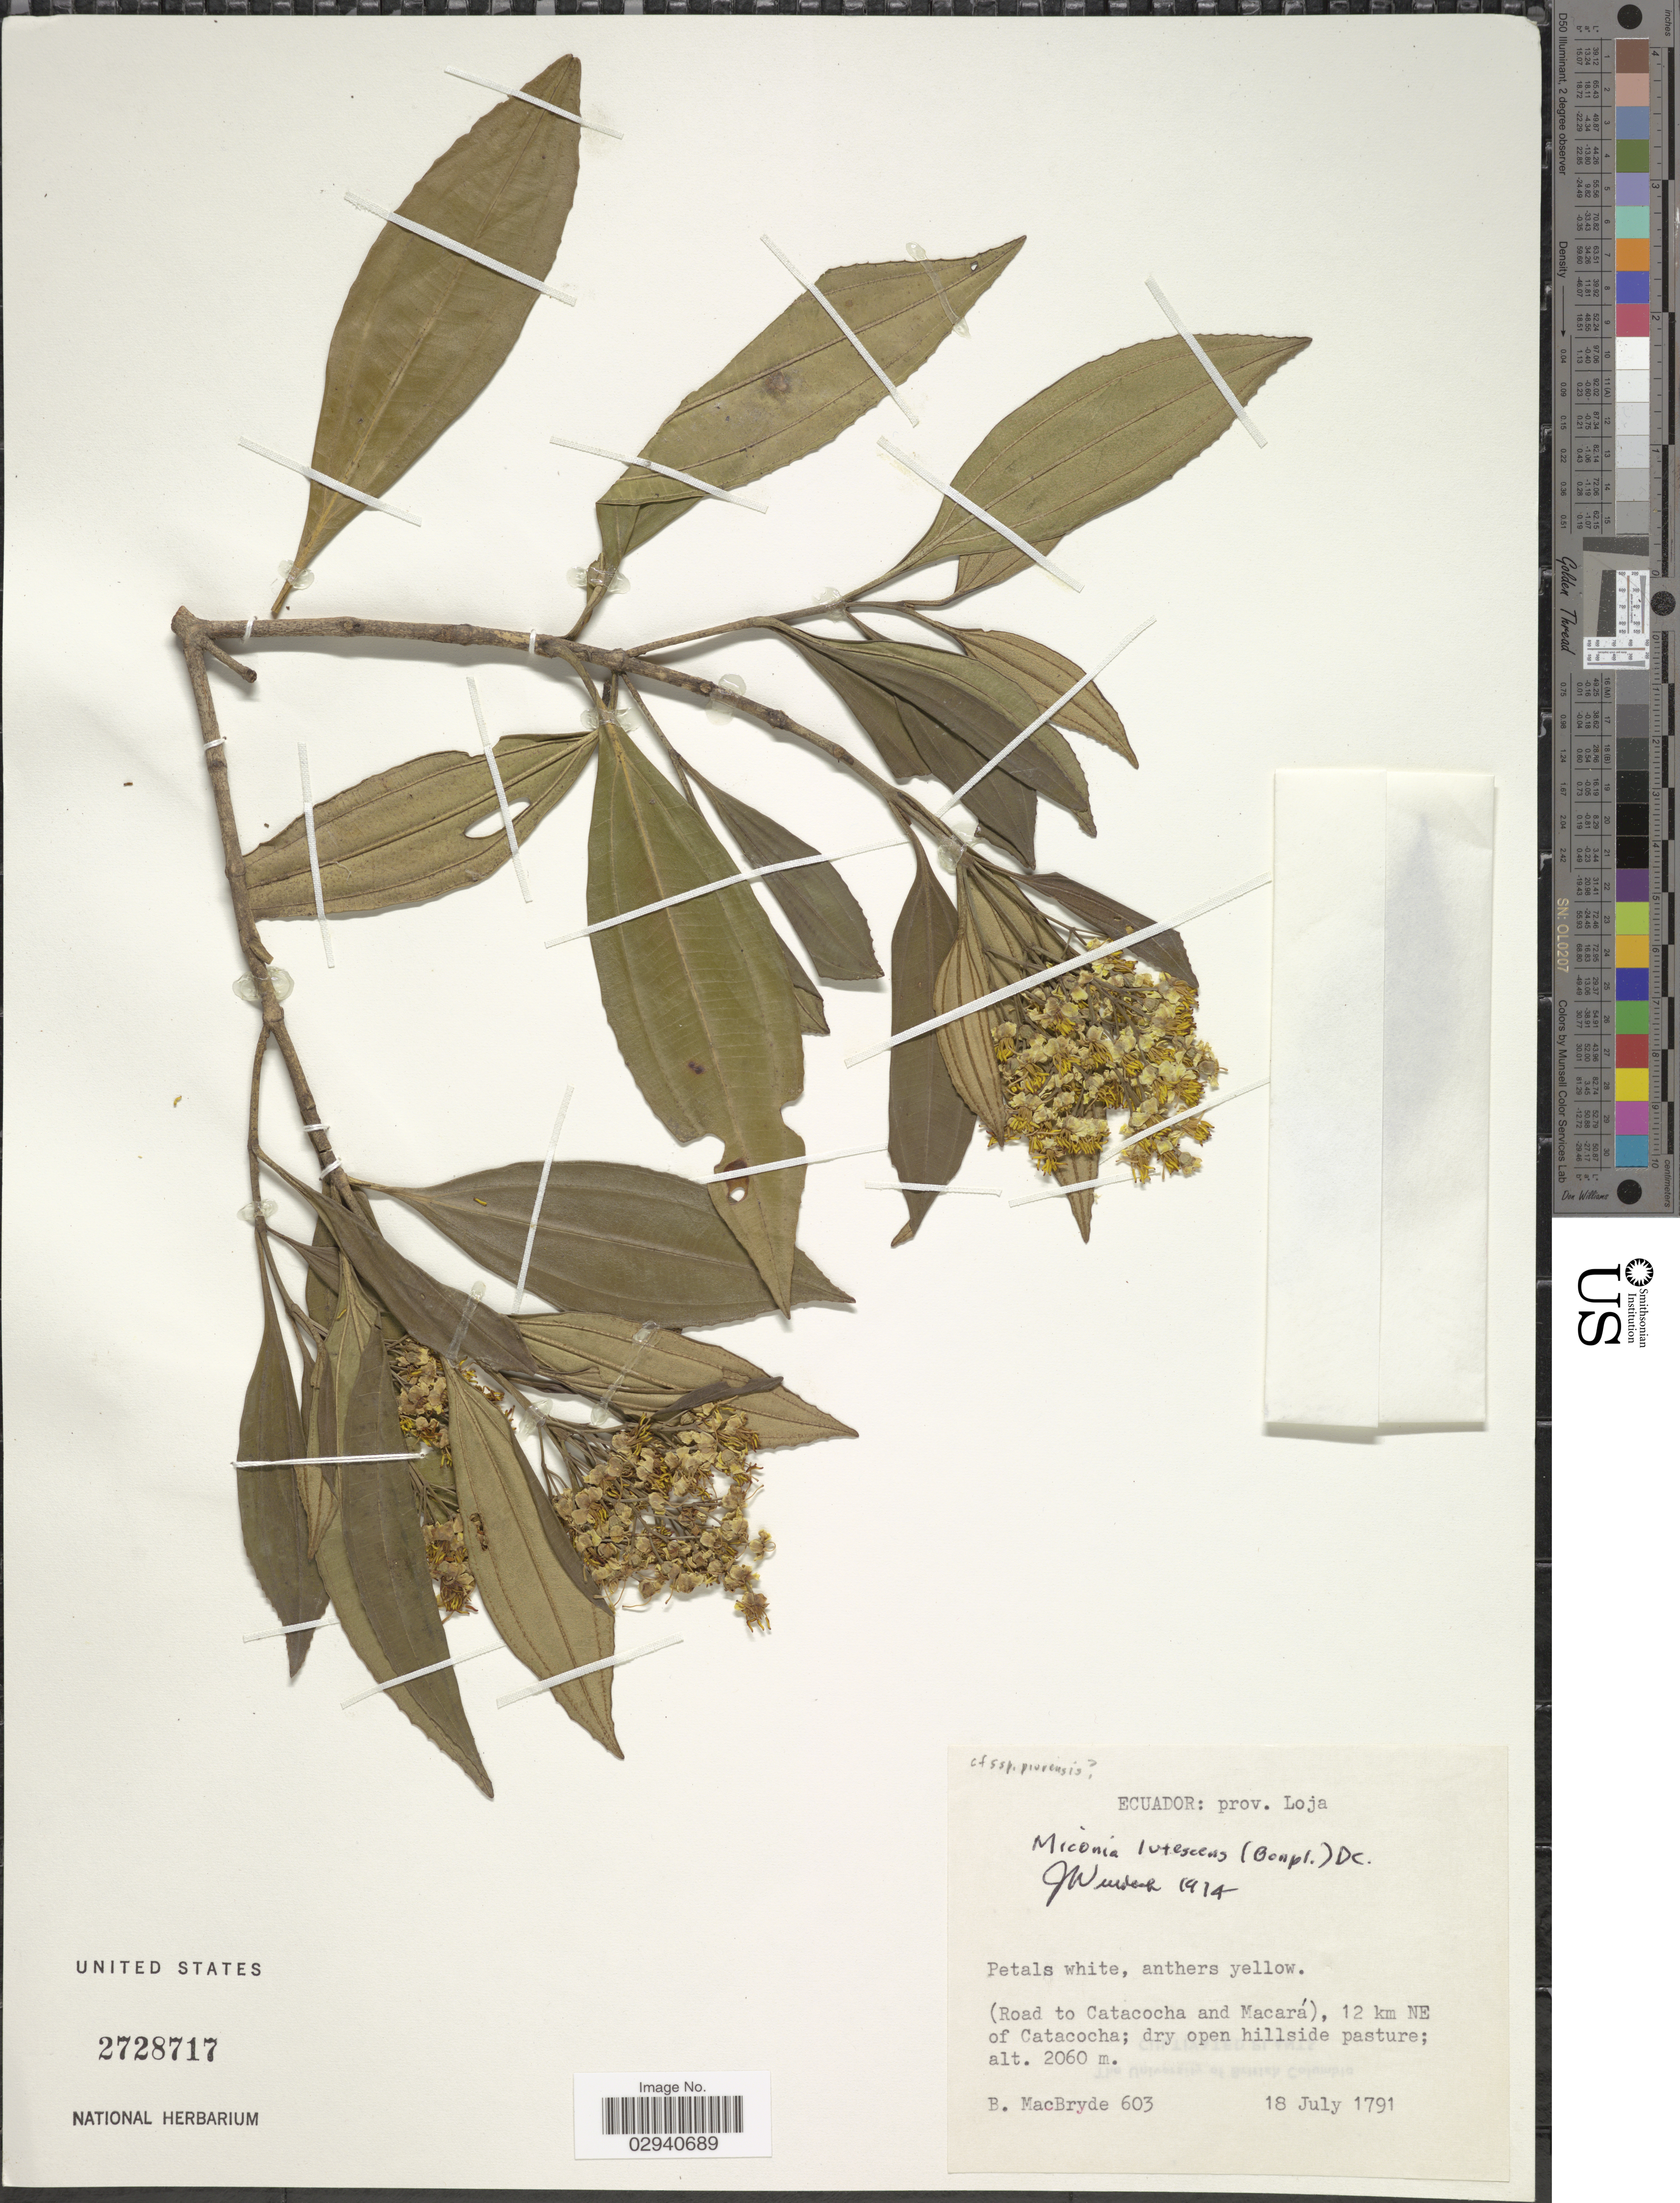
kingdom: Plantae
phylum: Tracheophyta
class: Magnoliopsida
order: Myrtales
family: Melastomataceae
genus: Miconia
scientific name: Miconia lutescens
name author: (Bonpl.) DC.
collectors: B. MacBryde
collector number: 603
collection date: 1791-07-18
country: Ecuador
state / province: Loja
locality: (Road to Catacocha and Macará), 12 km NE of Catacocha.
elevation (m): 2060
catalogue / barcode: US 2728717